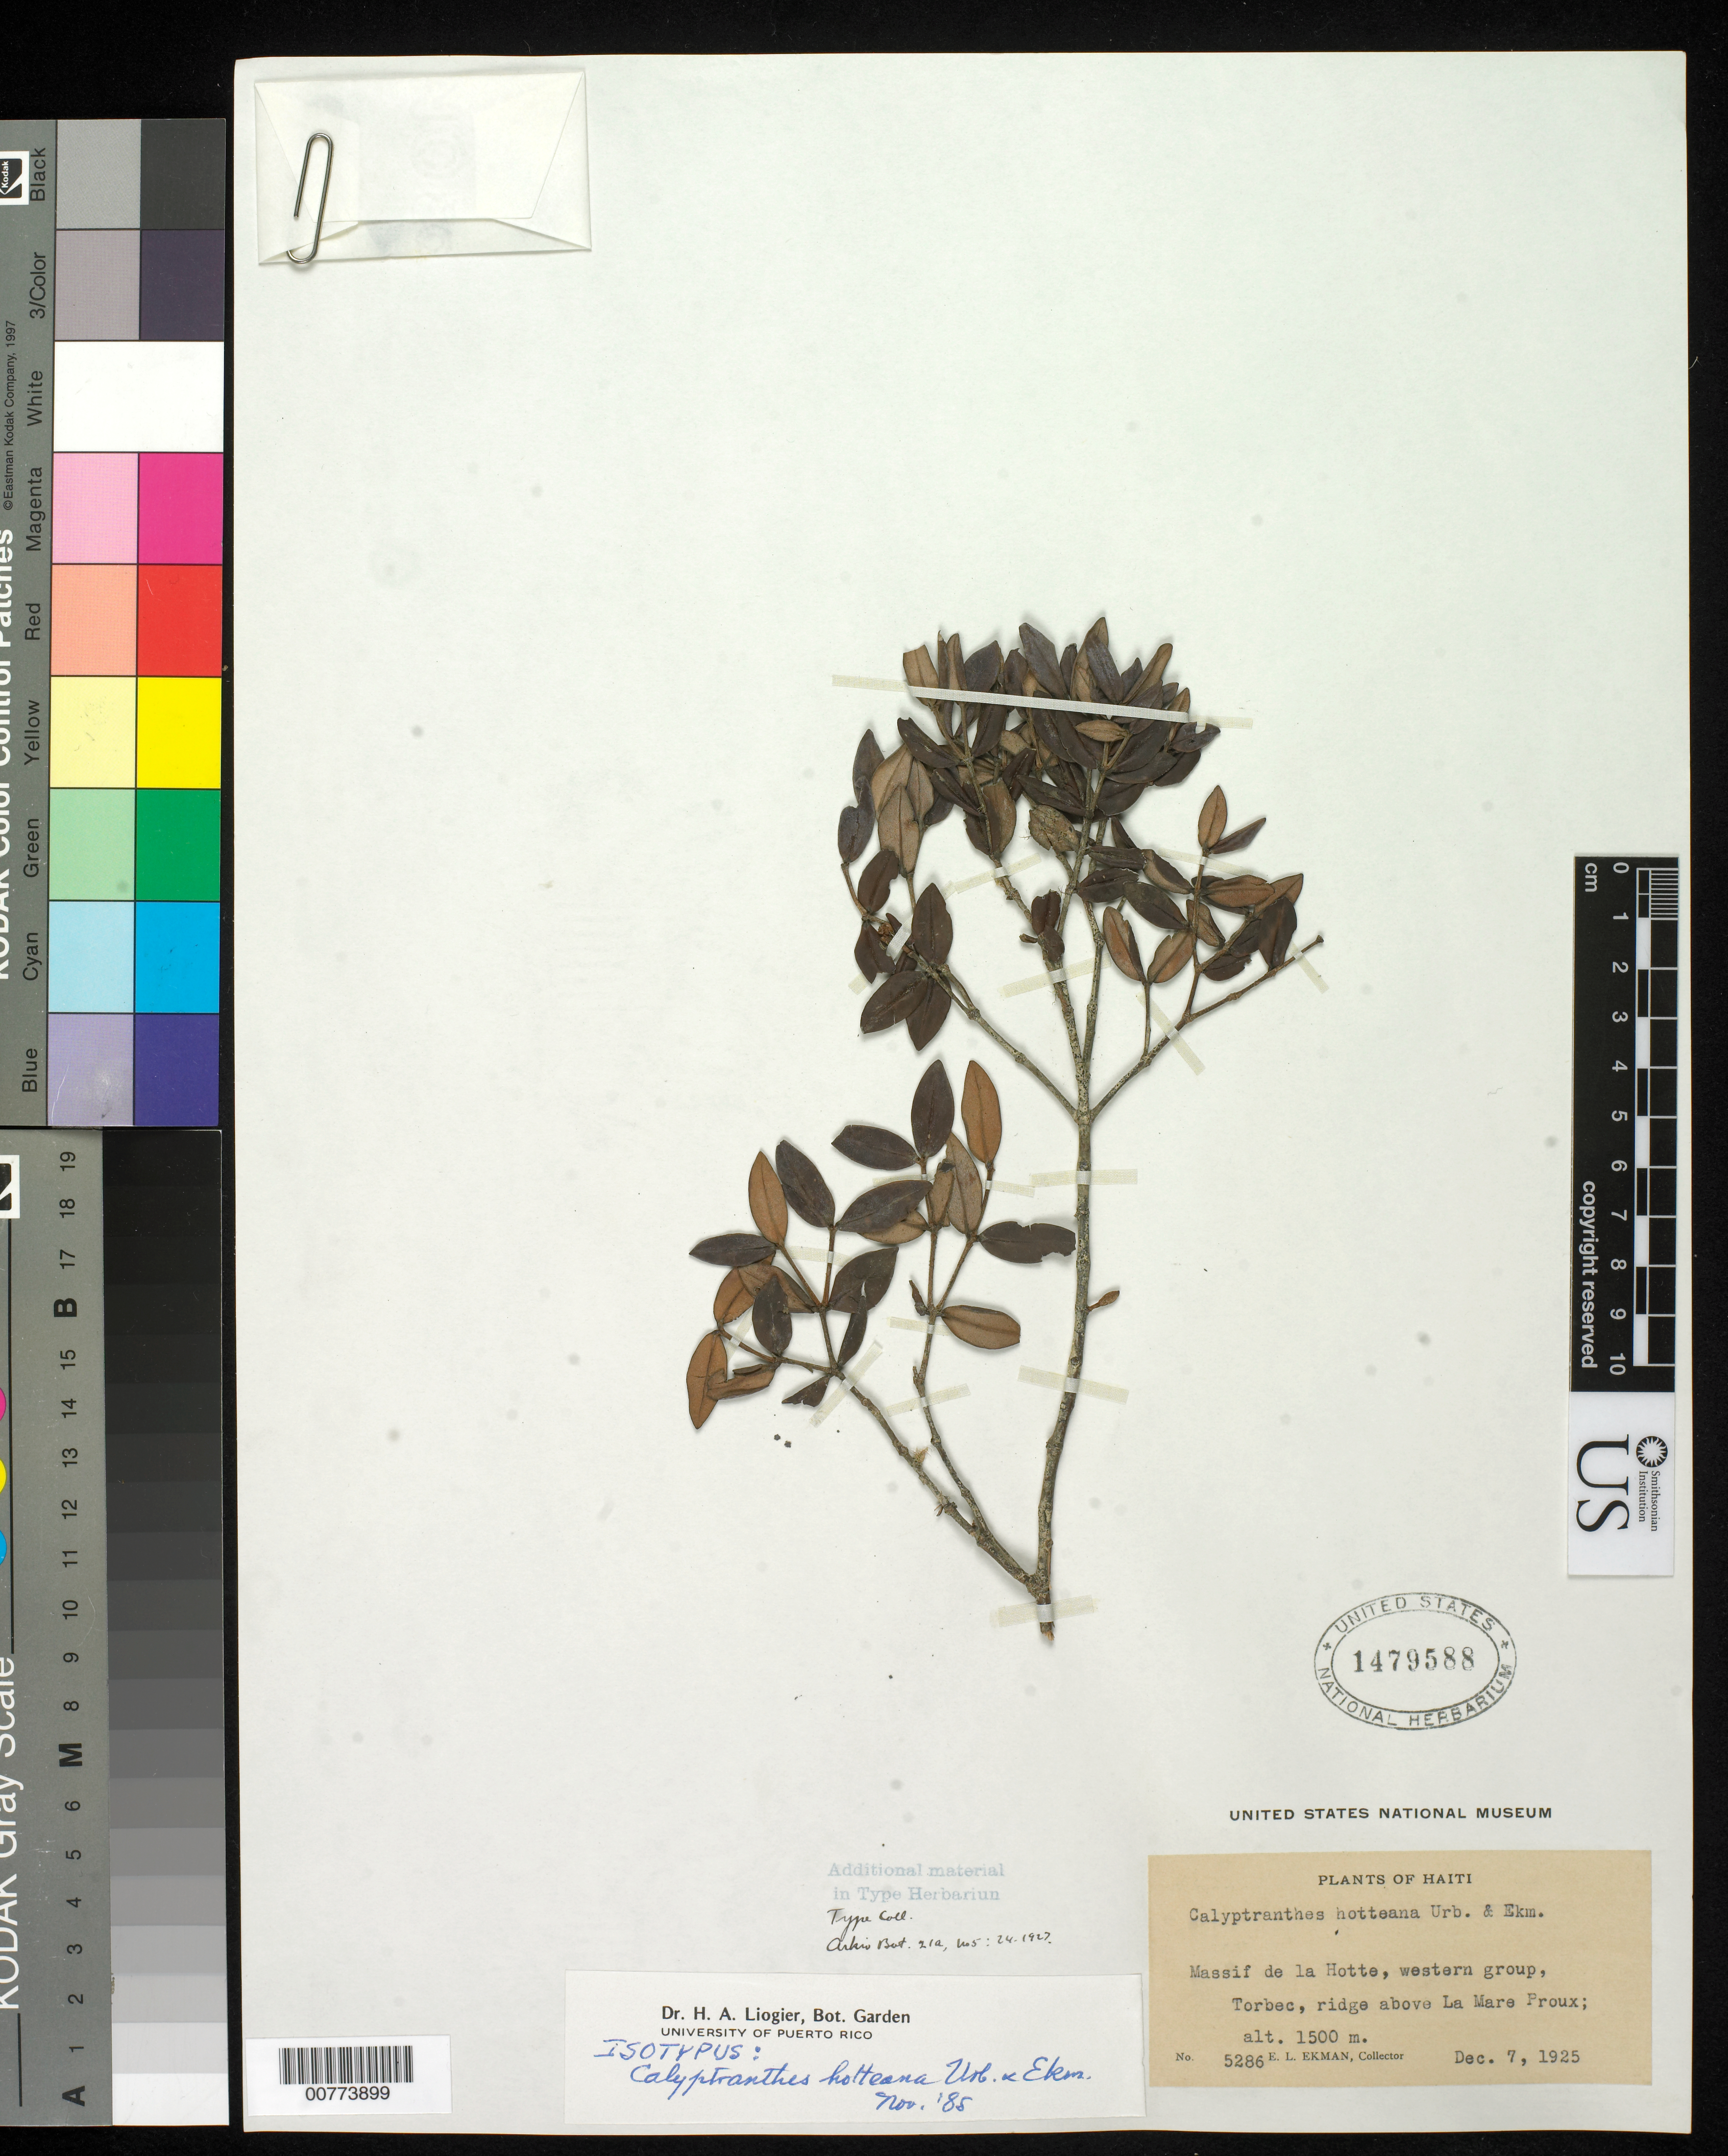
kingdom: Plantae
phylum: Tracheophyta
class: Magnoliopsida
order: Myrtales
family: Myrtaceae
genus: Calyptranthes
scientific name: Calyptranthes hotteana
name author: Urb. & Ekman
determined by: Liogier, Alain H.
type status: Isotype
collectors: E. L. Ekman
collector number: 5286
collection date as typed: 07 Dec 1925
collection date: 1925-12-07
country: Haiti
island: Hispaniola Island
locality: Massif de la Hotte, western group, Torbec, ridge above La Mare Proux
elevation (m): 1500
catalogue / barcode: US 1479588